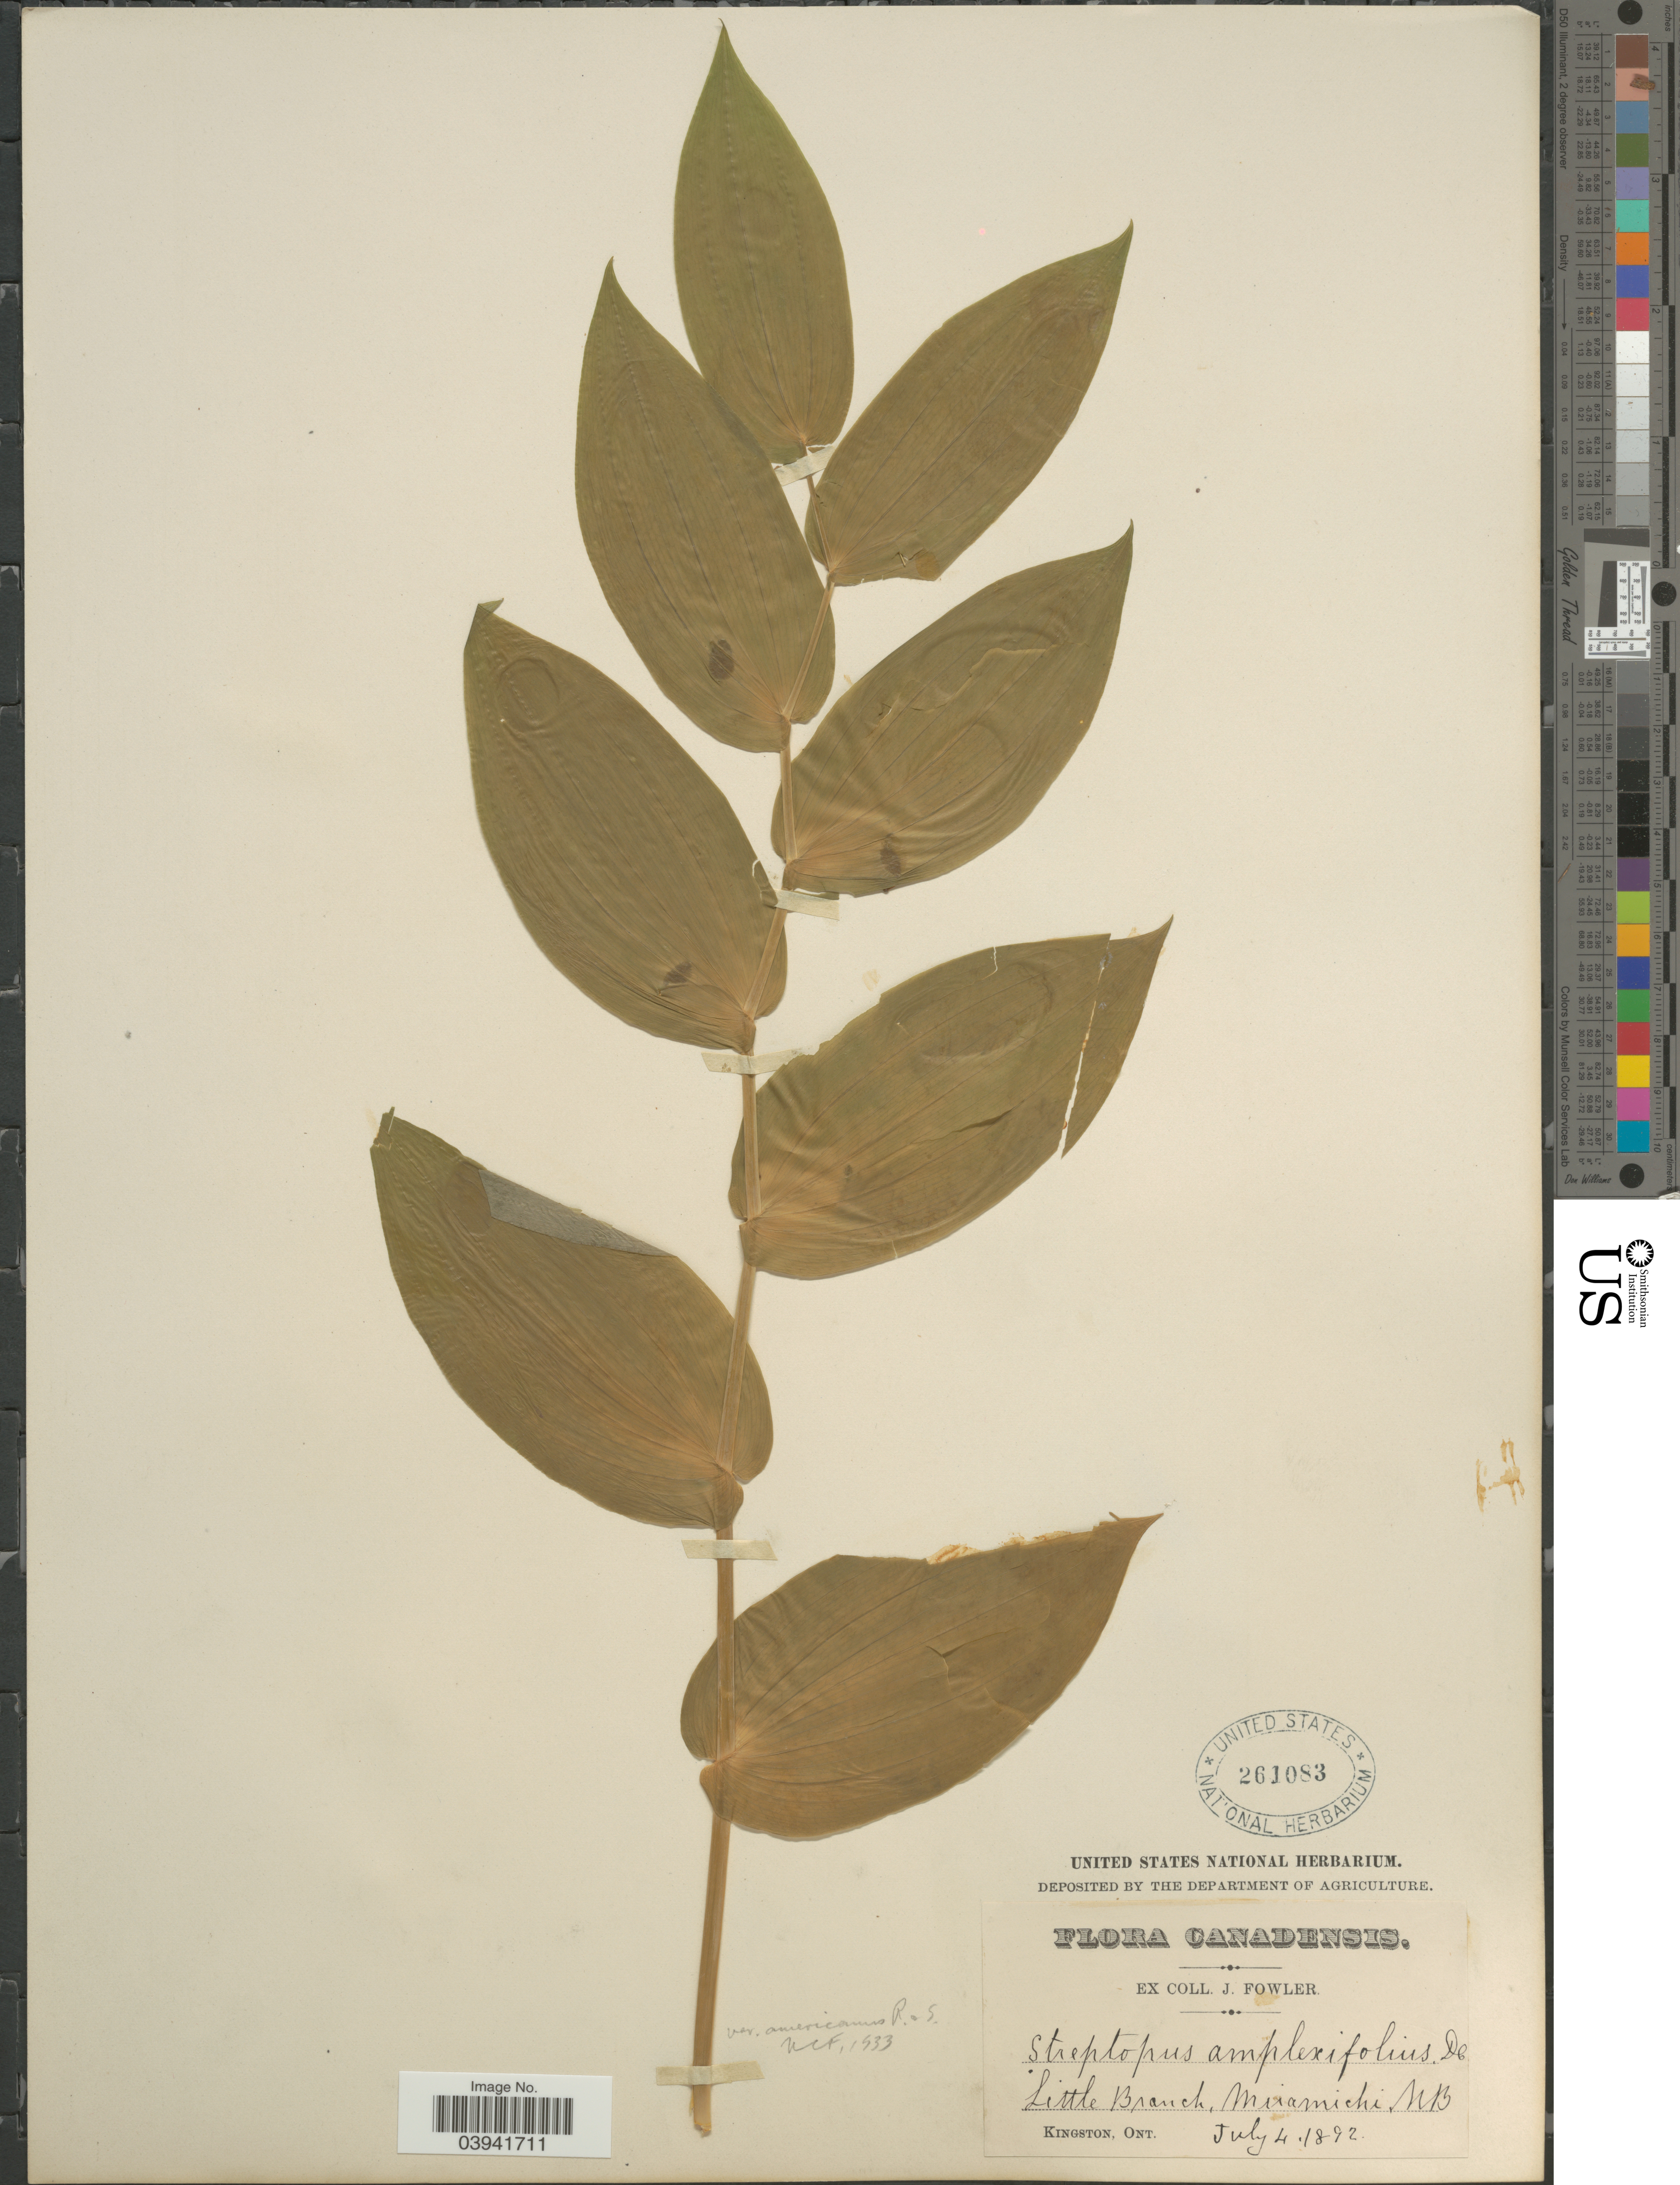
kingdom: Plantae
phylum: Tracheophyta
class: Liliopsida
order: Liliales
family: Liliaceae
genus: Streptopus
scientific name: Streptopus amplexifolius var. americanus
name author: Schult. & Schult. f.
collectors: J. Fowler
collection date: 1892-07-04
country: Canada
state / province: New Brunswick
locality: Little Branch, Miramichi.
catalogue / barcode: US 261083